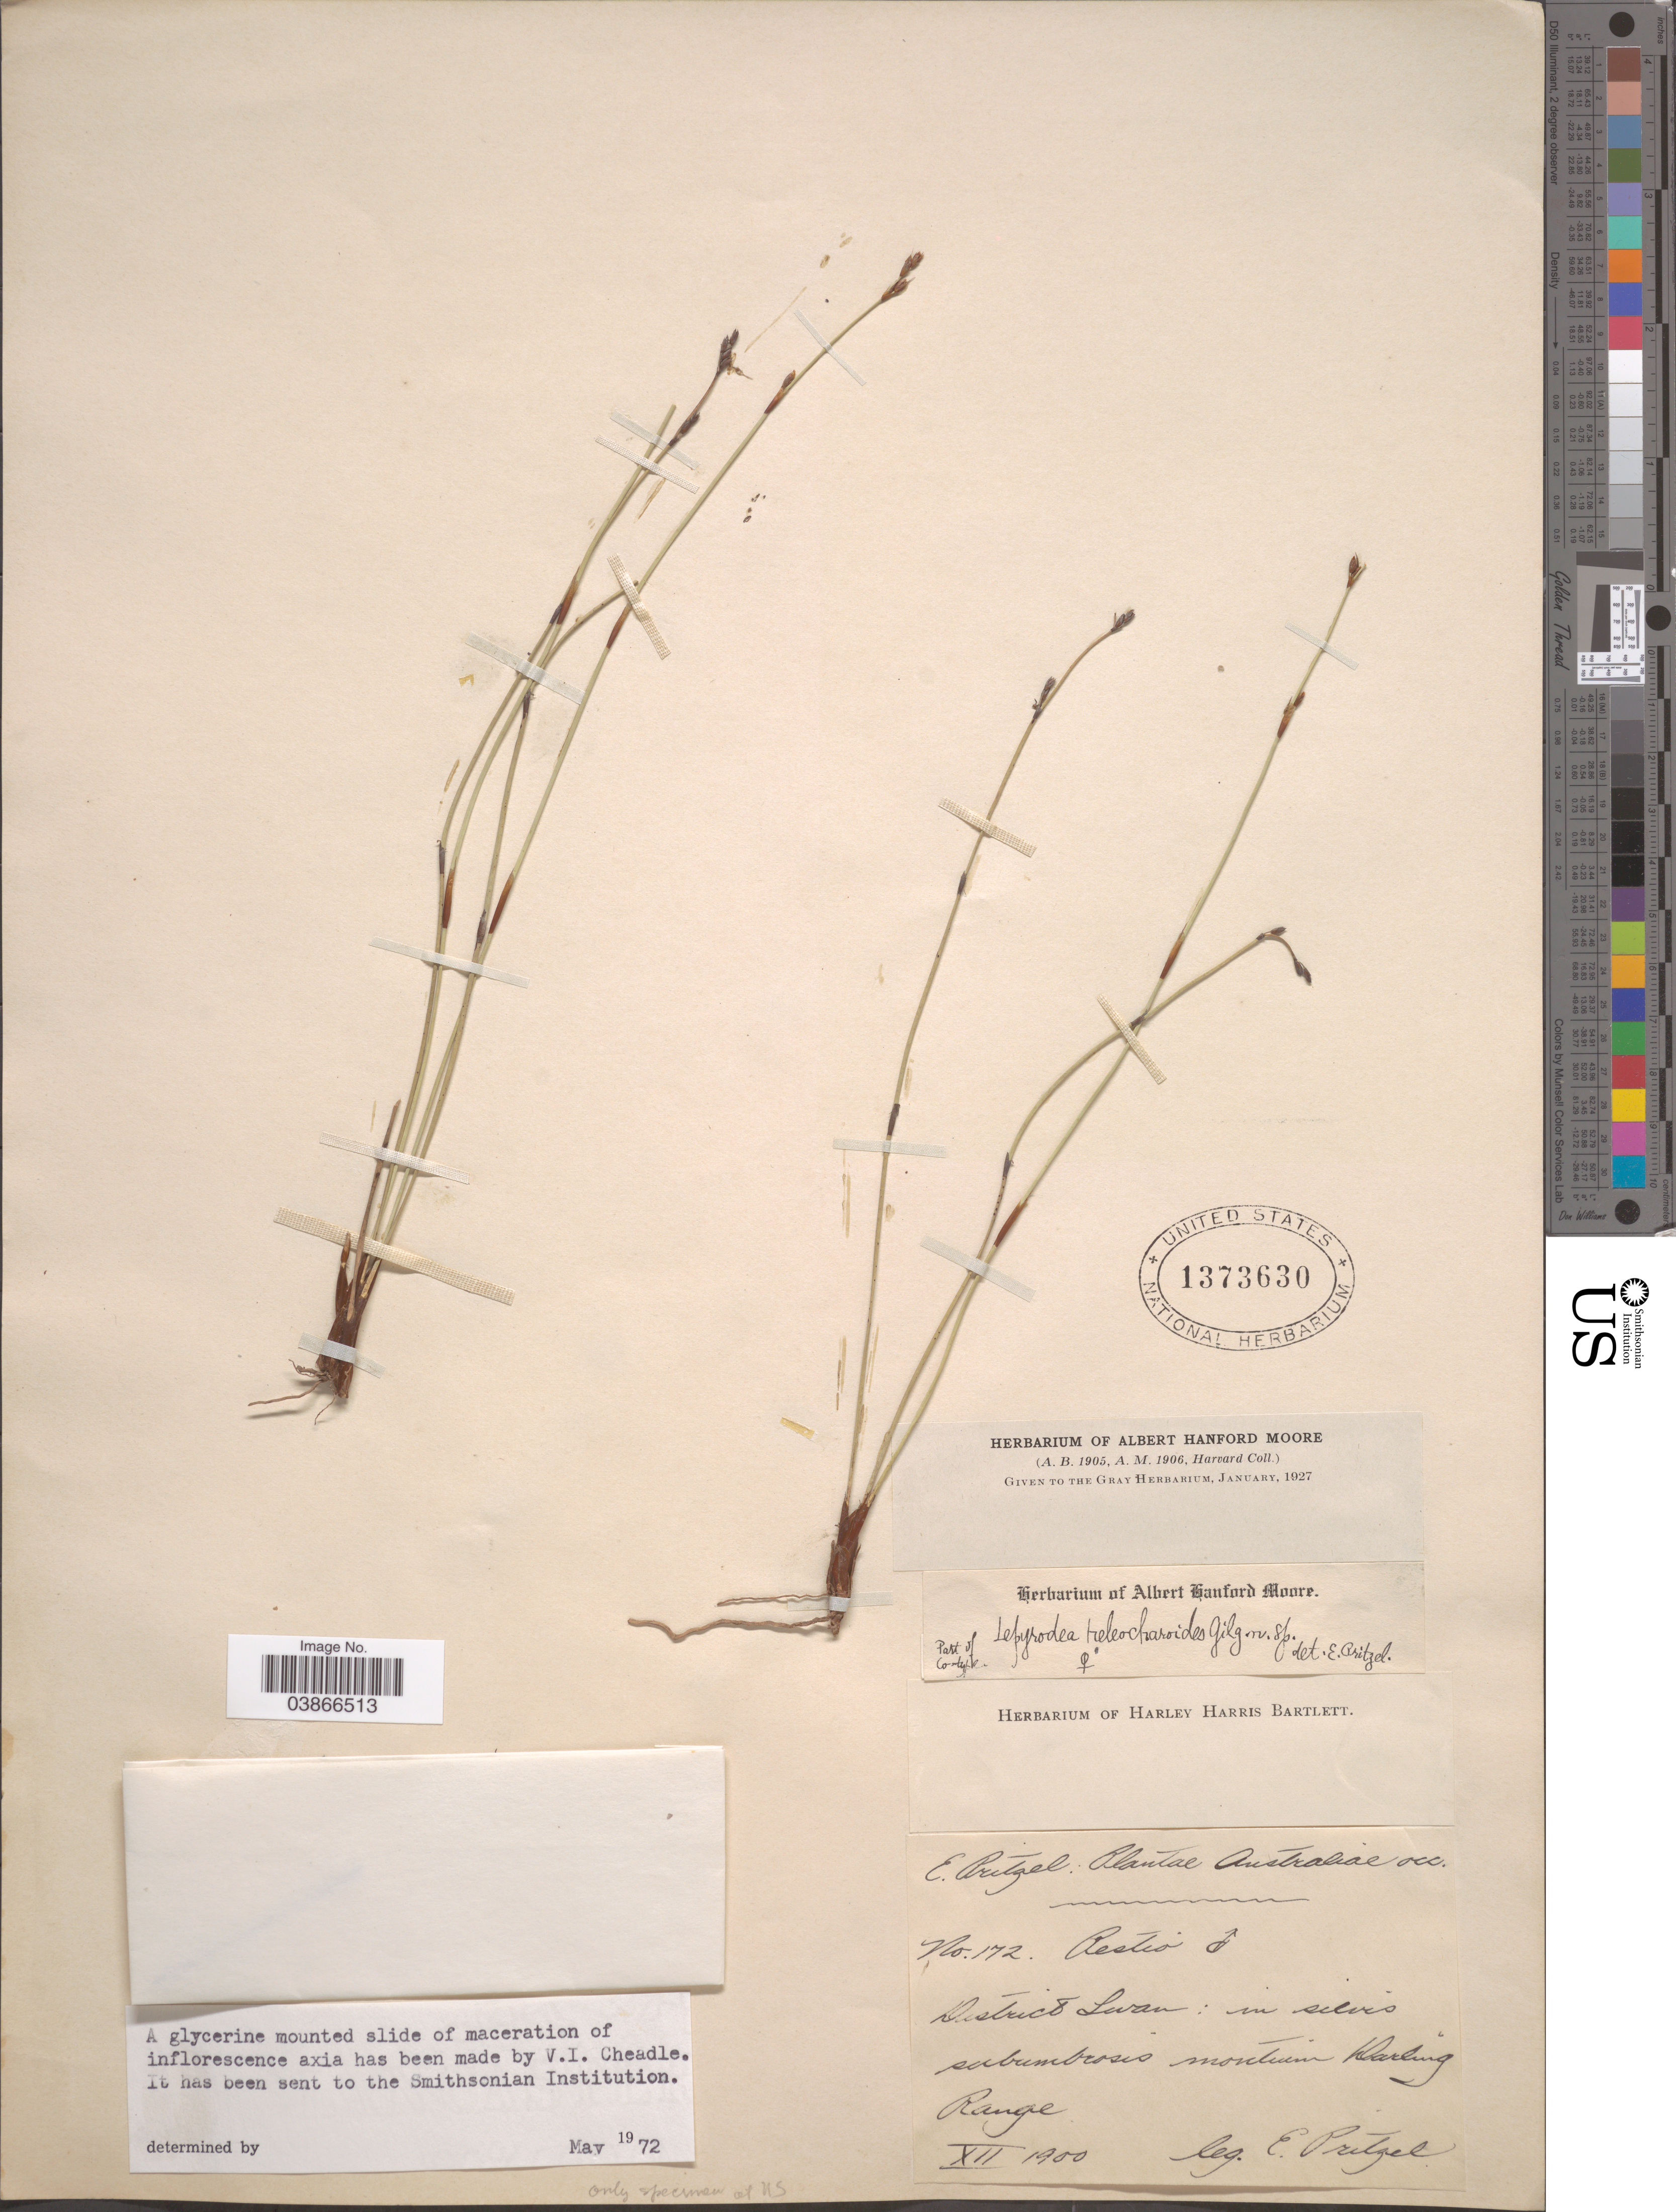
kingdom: Plantae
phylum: Tracheophyta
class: Liliopsida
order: Poales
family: Restionaceae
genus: Lepyrodia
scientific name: Lepyrodia heleocharoides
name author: Gilg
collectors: E. G. Pritzel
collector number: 172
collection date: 1900-12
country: Australia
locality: Australiae occ. District Swan: in silvis subumbrosis montium Darling Range.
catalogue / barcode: US 1373630